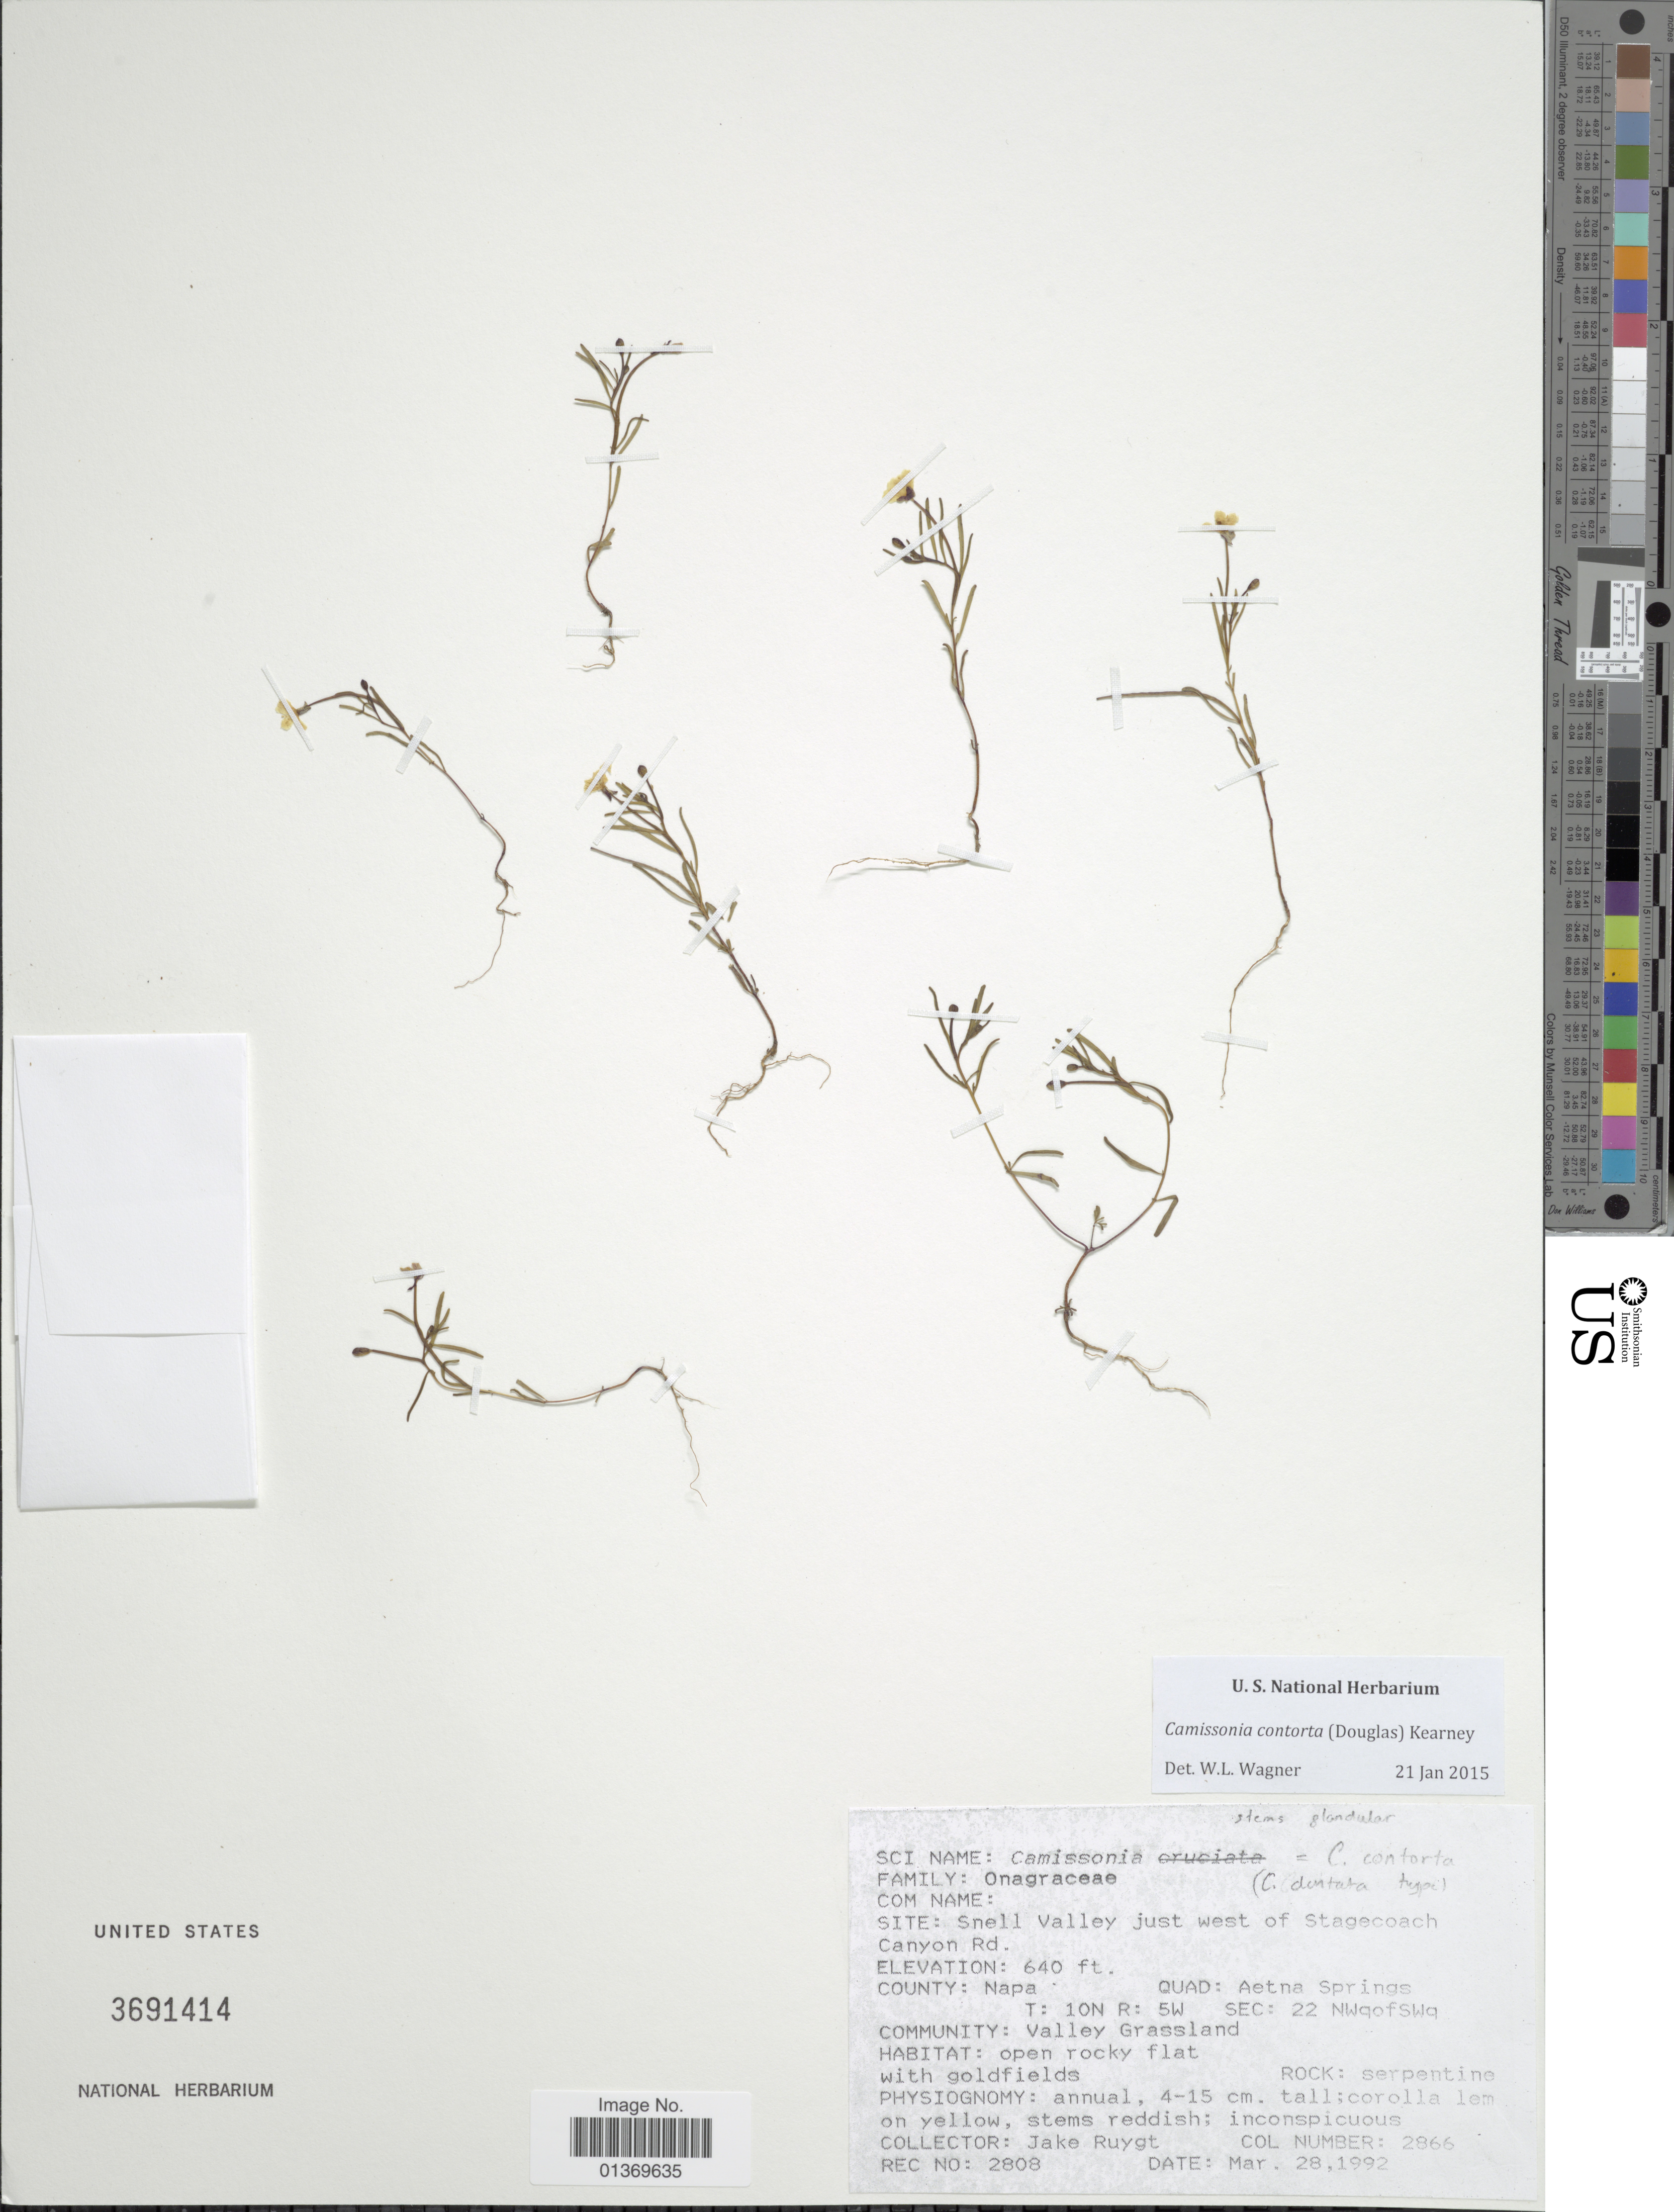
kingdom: Plantae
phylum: Tracheophyta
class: Magnoliopsida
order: Myrtales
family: Onagraceae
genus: Camissonia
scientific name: Camissonia contorta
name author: (Douglas) Kearney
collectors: J. A. Ruygt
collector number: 2866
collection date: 1992-03-28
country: United States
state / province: California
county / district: Napa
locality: Snell Valley just west of Stagecoach Canyon Rd., County: Napa, Aetna Springs, T: 10N R: 5W Sec: 22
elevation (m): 195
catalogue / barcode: US 3691414